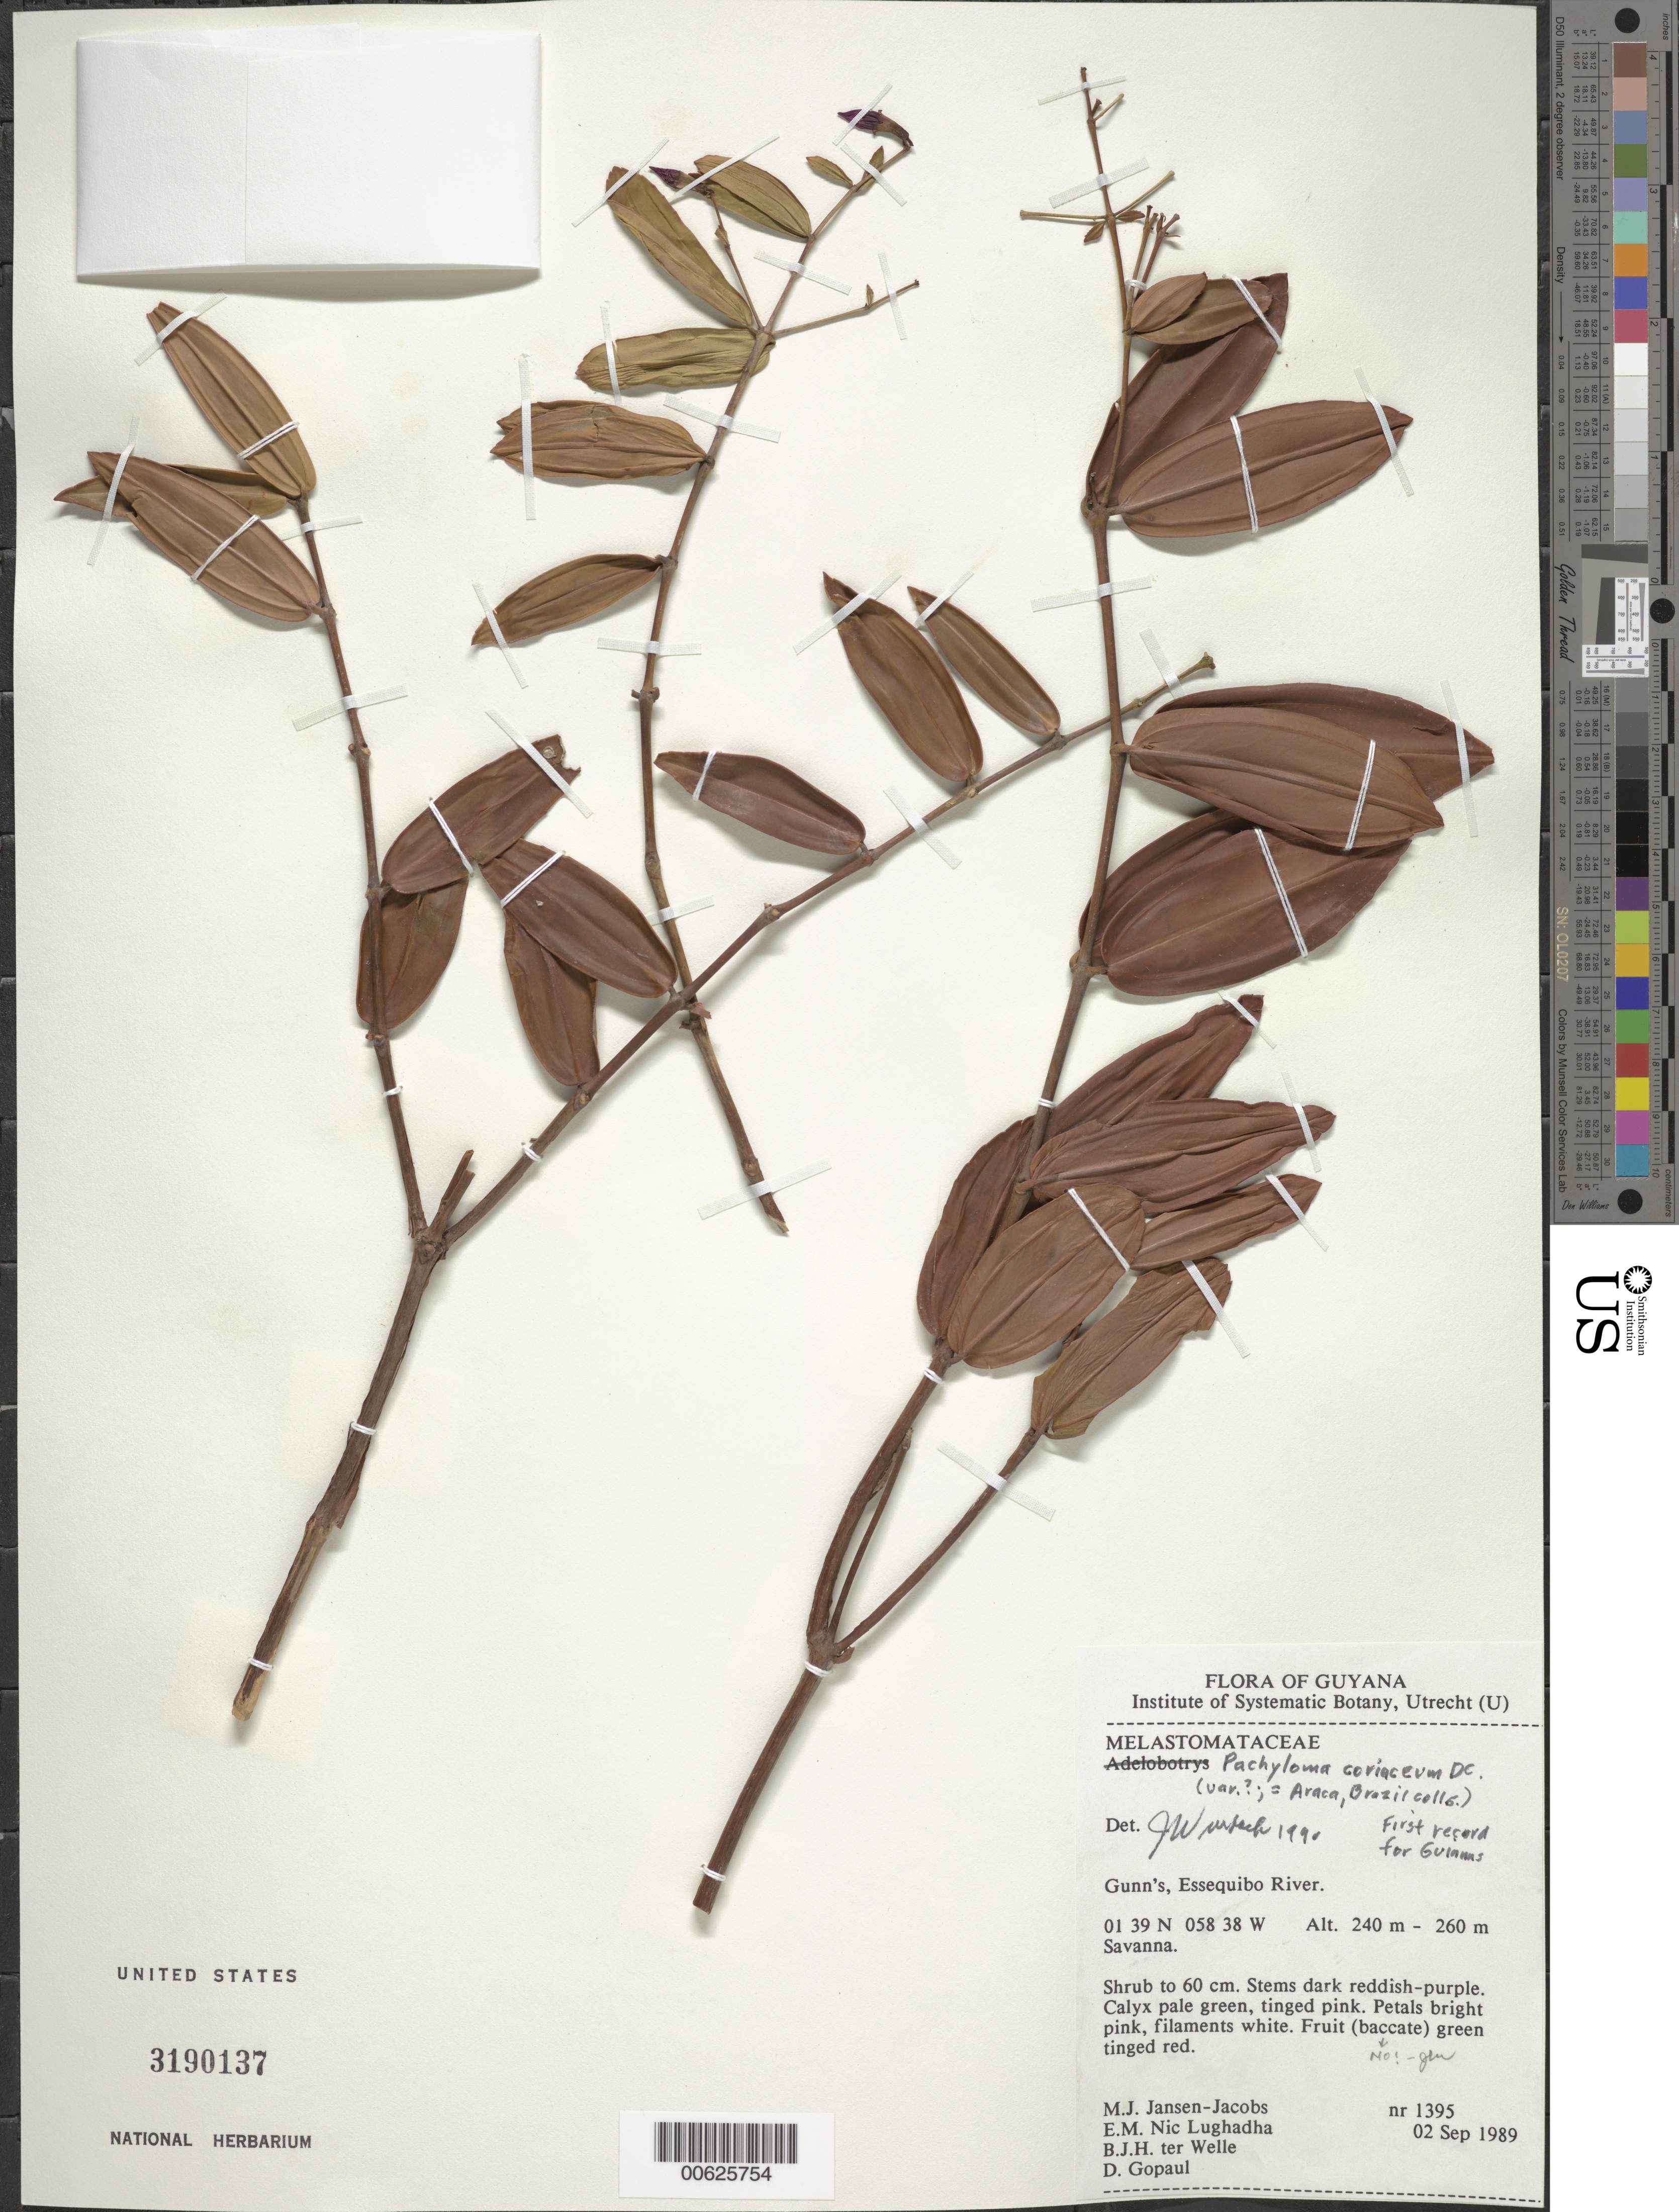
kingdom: Plantae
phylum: Tracheophyta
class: Magnoliopsida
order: Myrtales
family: Melastomataceae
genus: Pachyloma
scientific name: Pachyloma coriaceum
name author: DC.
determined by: Wurdack, John J., (US), US (UNITED STATES)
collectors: M. J. Jansen-Jacobs, E. Nic Lughadha, B. Welle & D. Gopaul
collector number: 1395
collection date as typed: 2-Sep-89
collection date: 1989-09-02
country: Guyana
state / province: U. Takutu-U. Essequibo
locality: Gunn's, Essequibo River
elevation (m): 240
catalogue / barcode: US 3190137